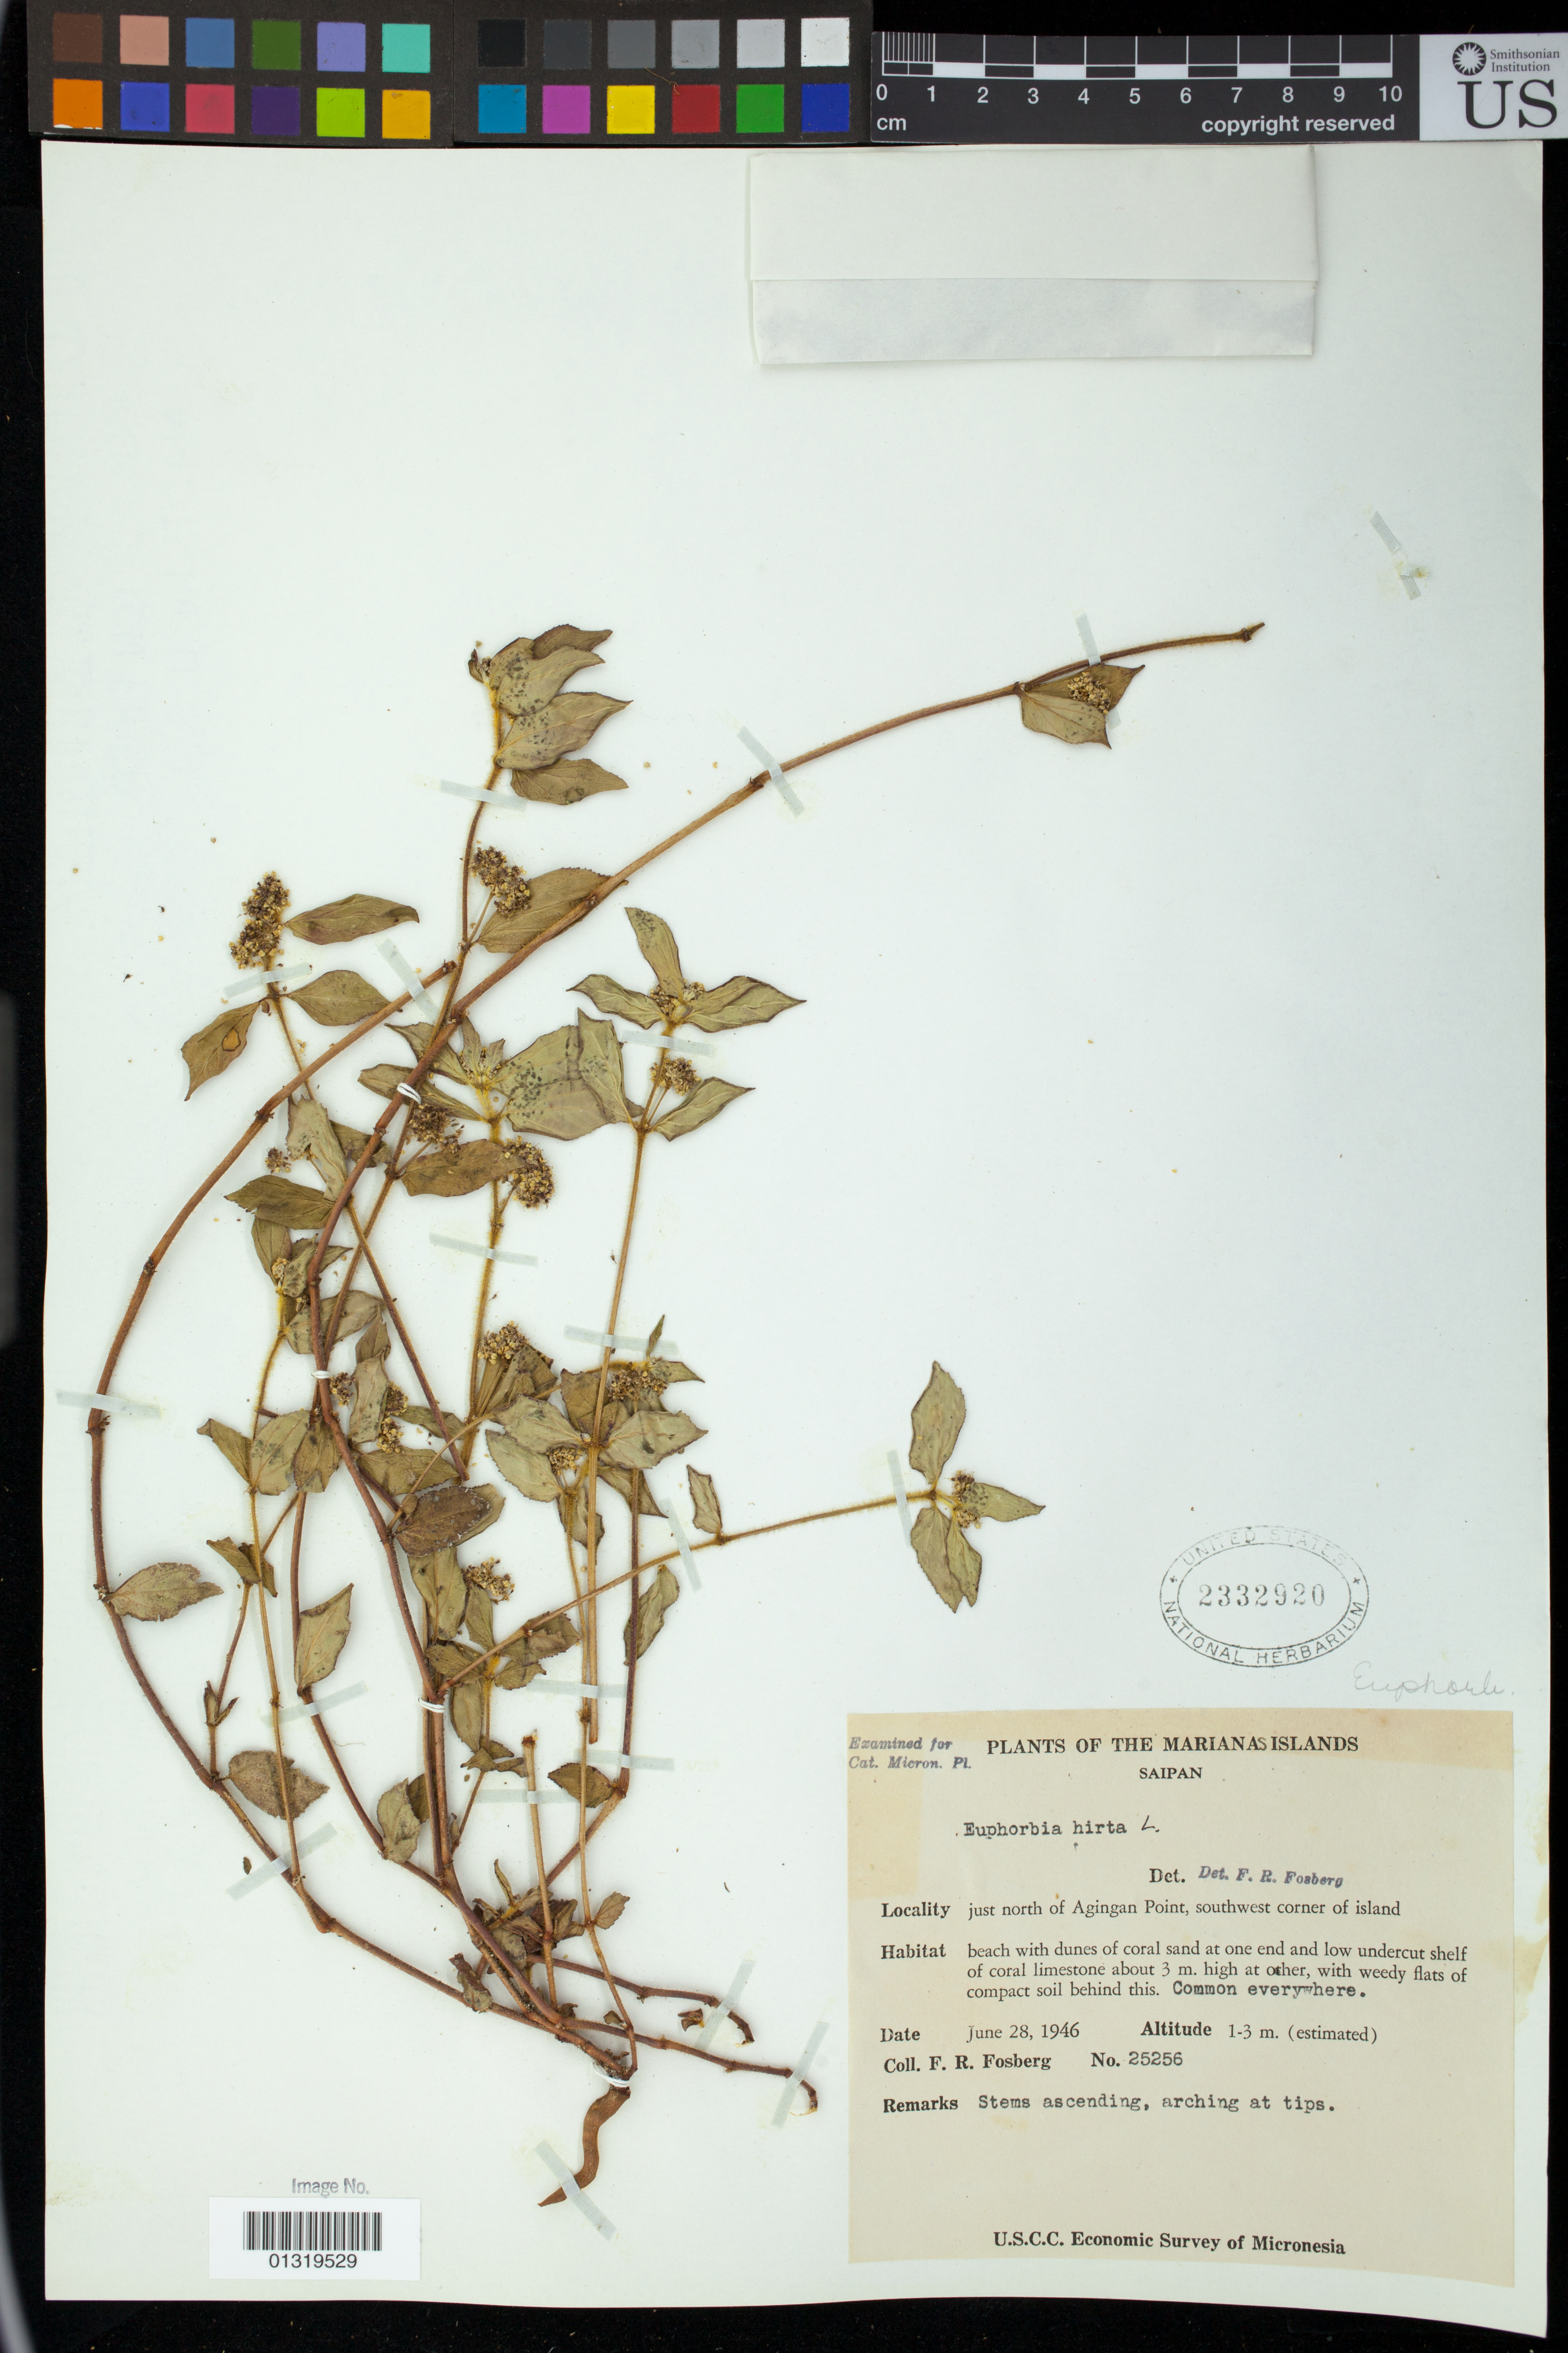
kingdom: Plantae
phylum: Tracheophyta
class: Magnoliopsida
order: Malpighiales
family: Euphorbiaceae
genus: Euphorbia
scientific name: Euphorbia hirta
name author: L.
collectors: F. R. Fosberg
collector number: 25256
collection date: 1946-06-28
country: Northern Mariana Islands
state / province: Saipan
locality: just north of Agingan Point, southwest corner of island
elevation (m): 1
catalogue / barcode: US 2332920